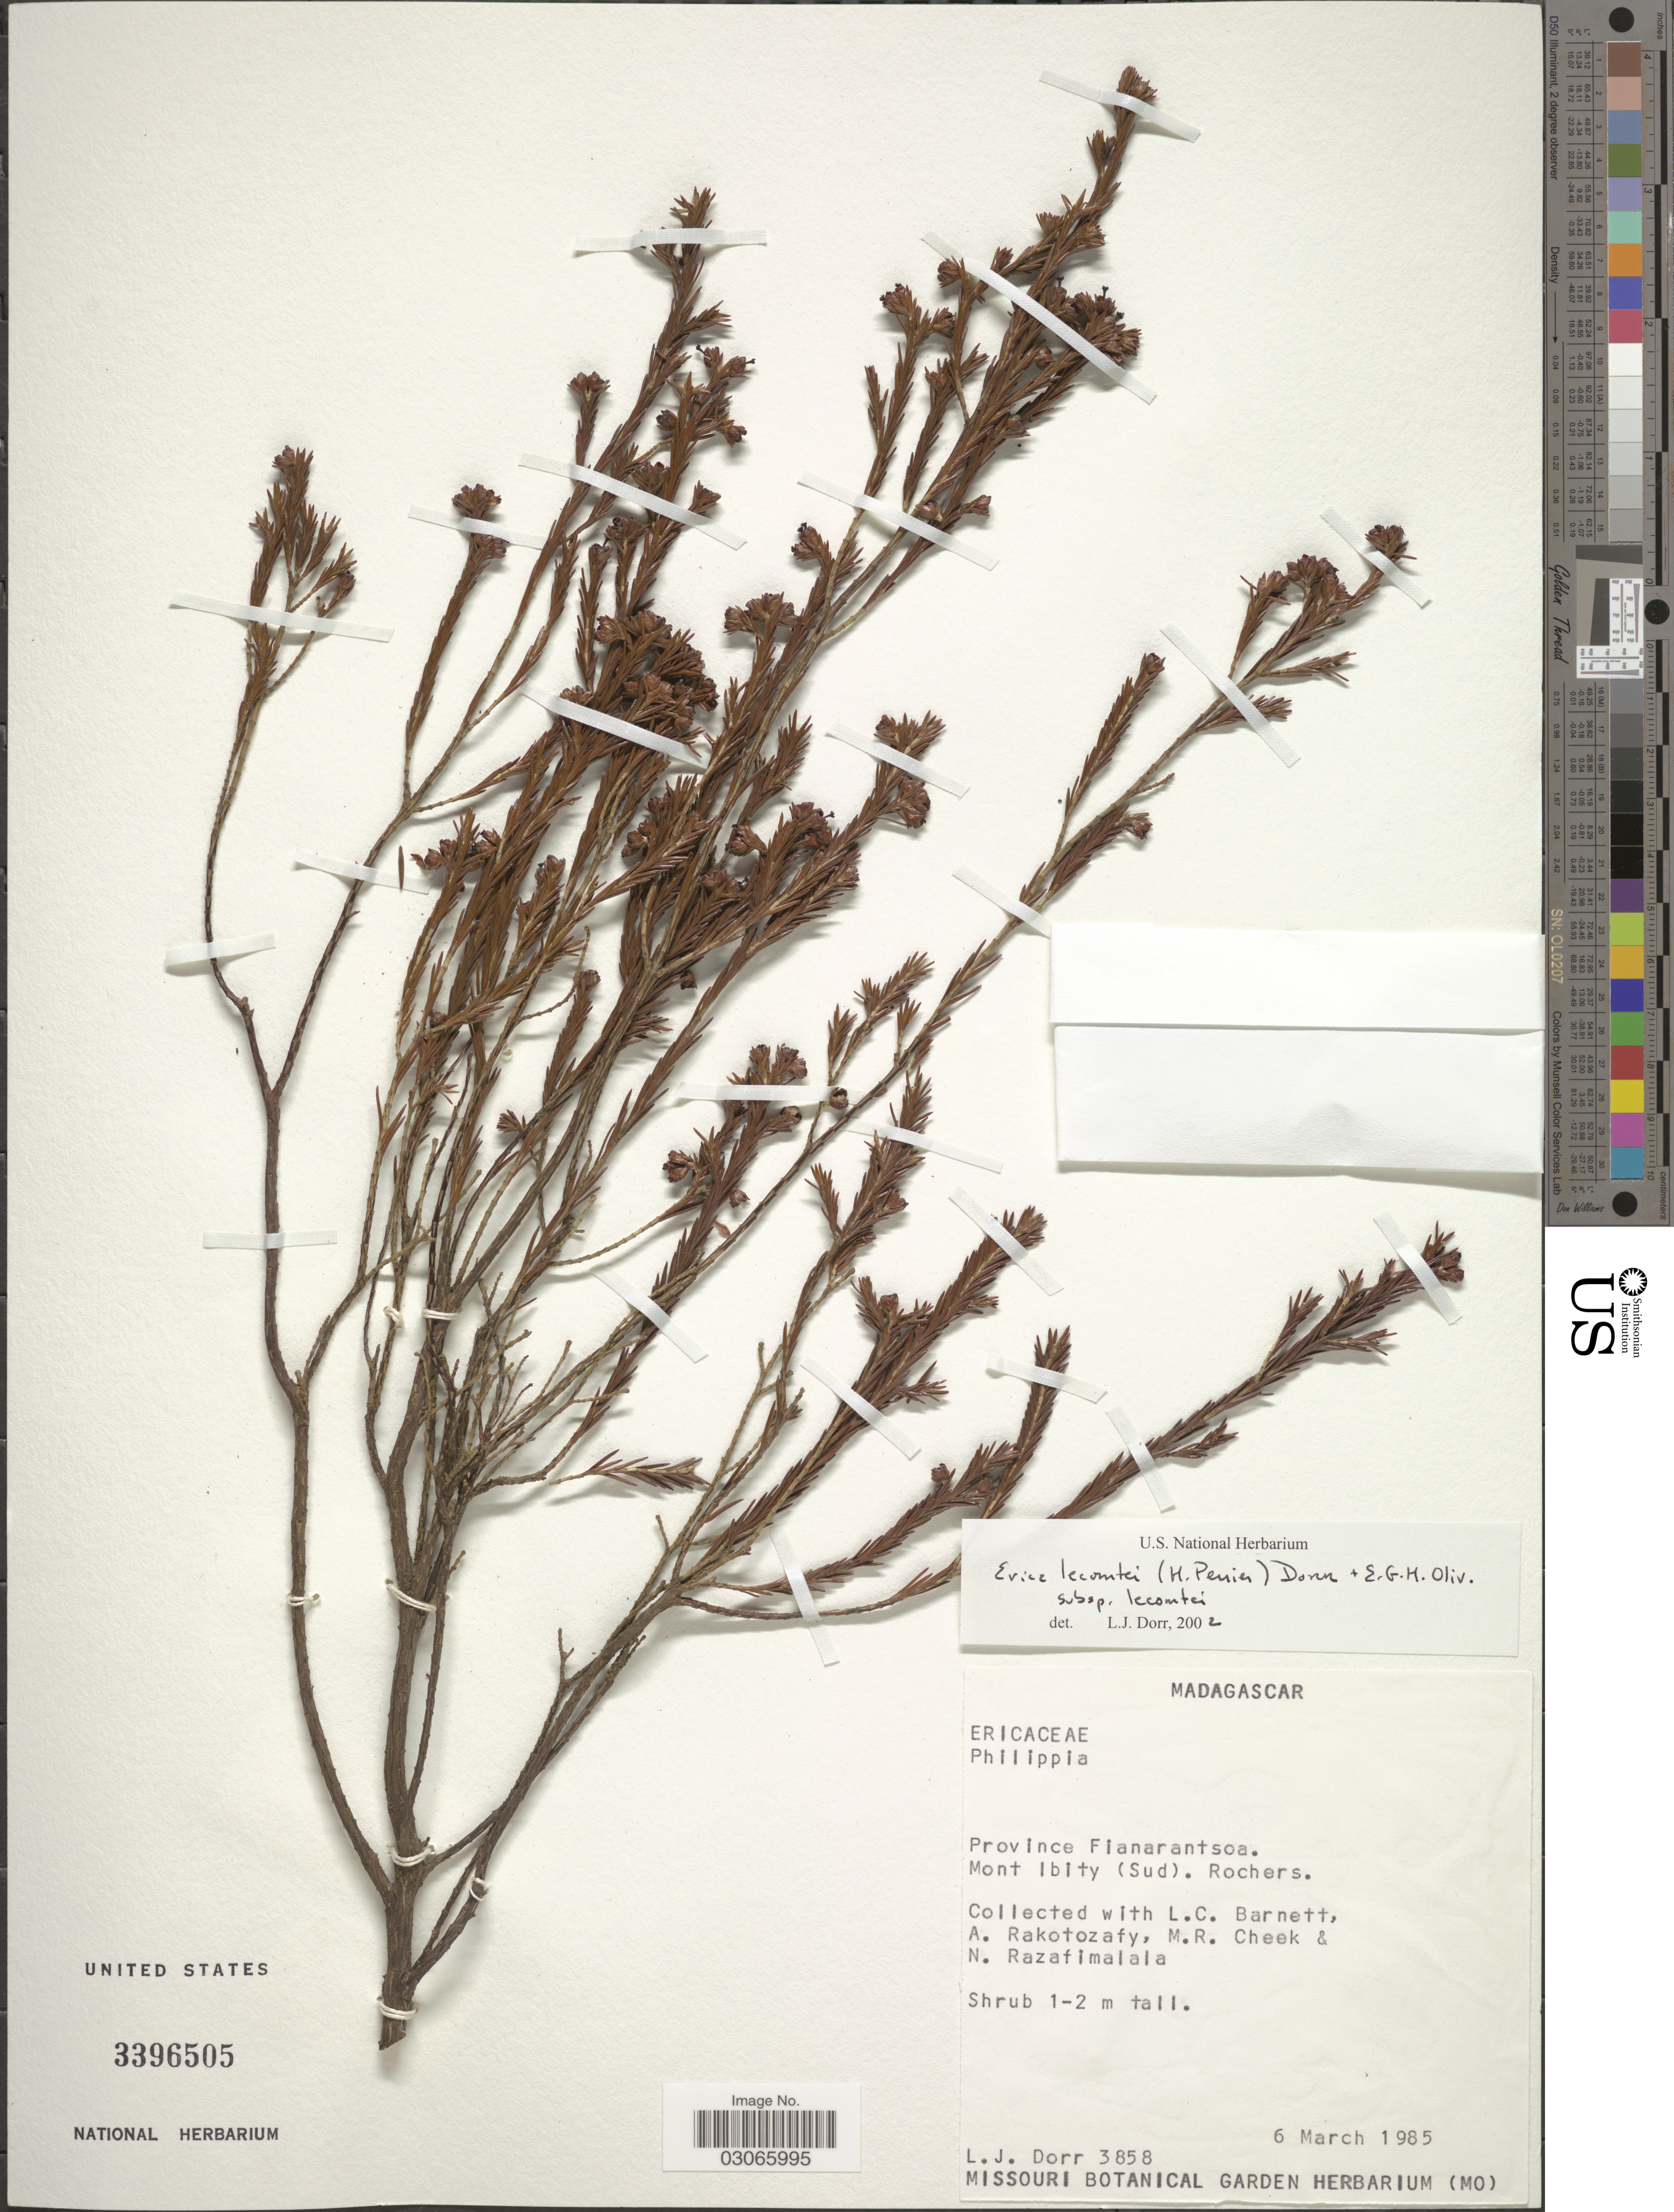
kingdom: Plantae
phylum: Tracheophyta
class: Magnoliopsida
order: Ericales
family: Ericaceae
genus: Erica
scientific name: Erica lecomtei subsp. lecomtei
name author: (H. Perrier) Dorr & E.G.H. Oliv.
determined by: Dorr, Laurence J., Curator (BOT), Smithsonian Institution - National Museum of Natural History (UNITED STATES)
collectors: L. J. Dorr, L. C. Barnett, A. Rakotozafy, M. Cheek & N. Razafimalala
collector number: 3858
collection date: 1985-03-06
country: Madagascar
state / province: Vakinankaratra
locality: Mont Ibity (Sud).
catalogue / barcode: US 3396505